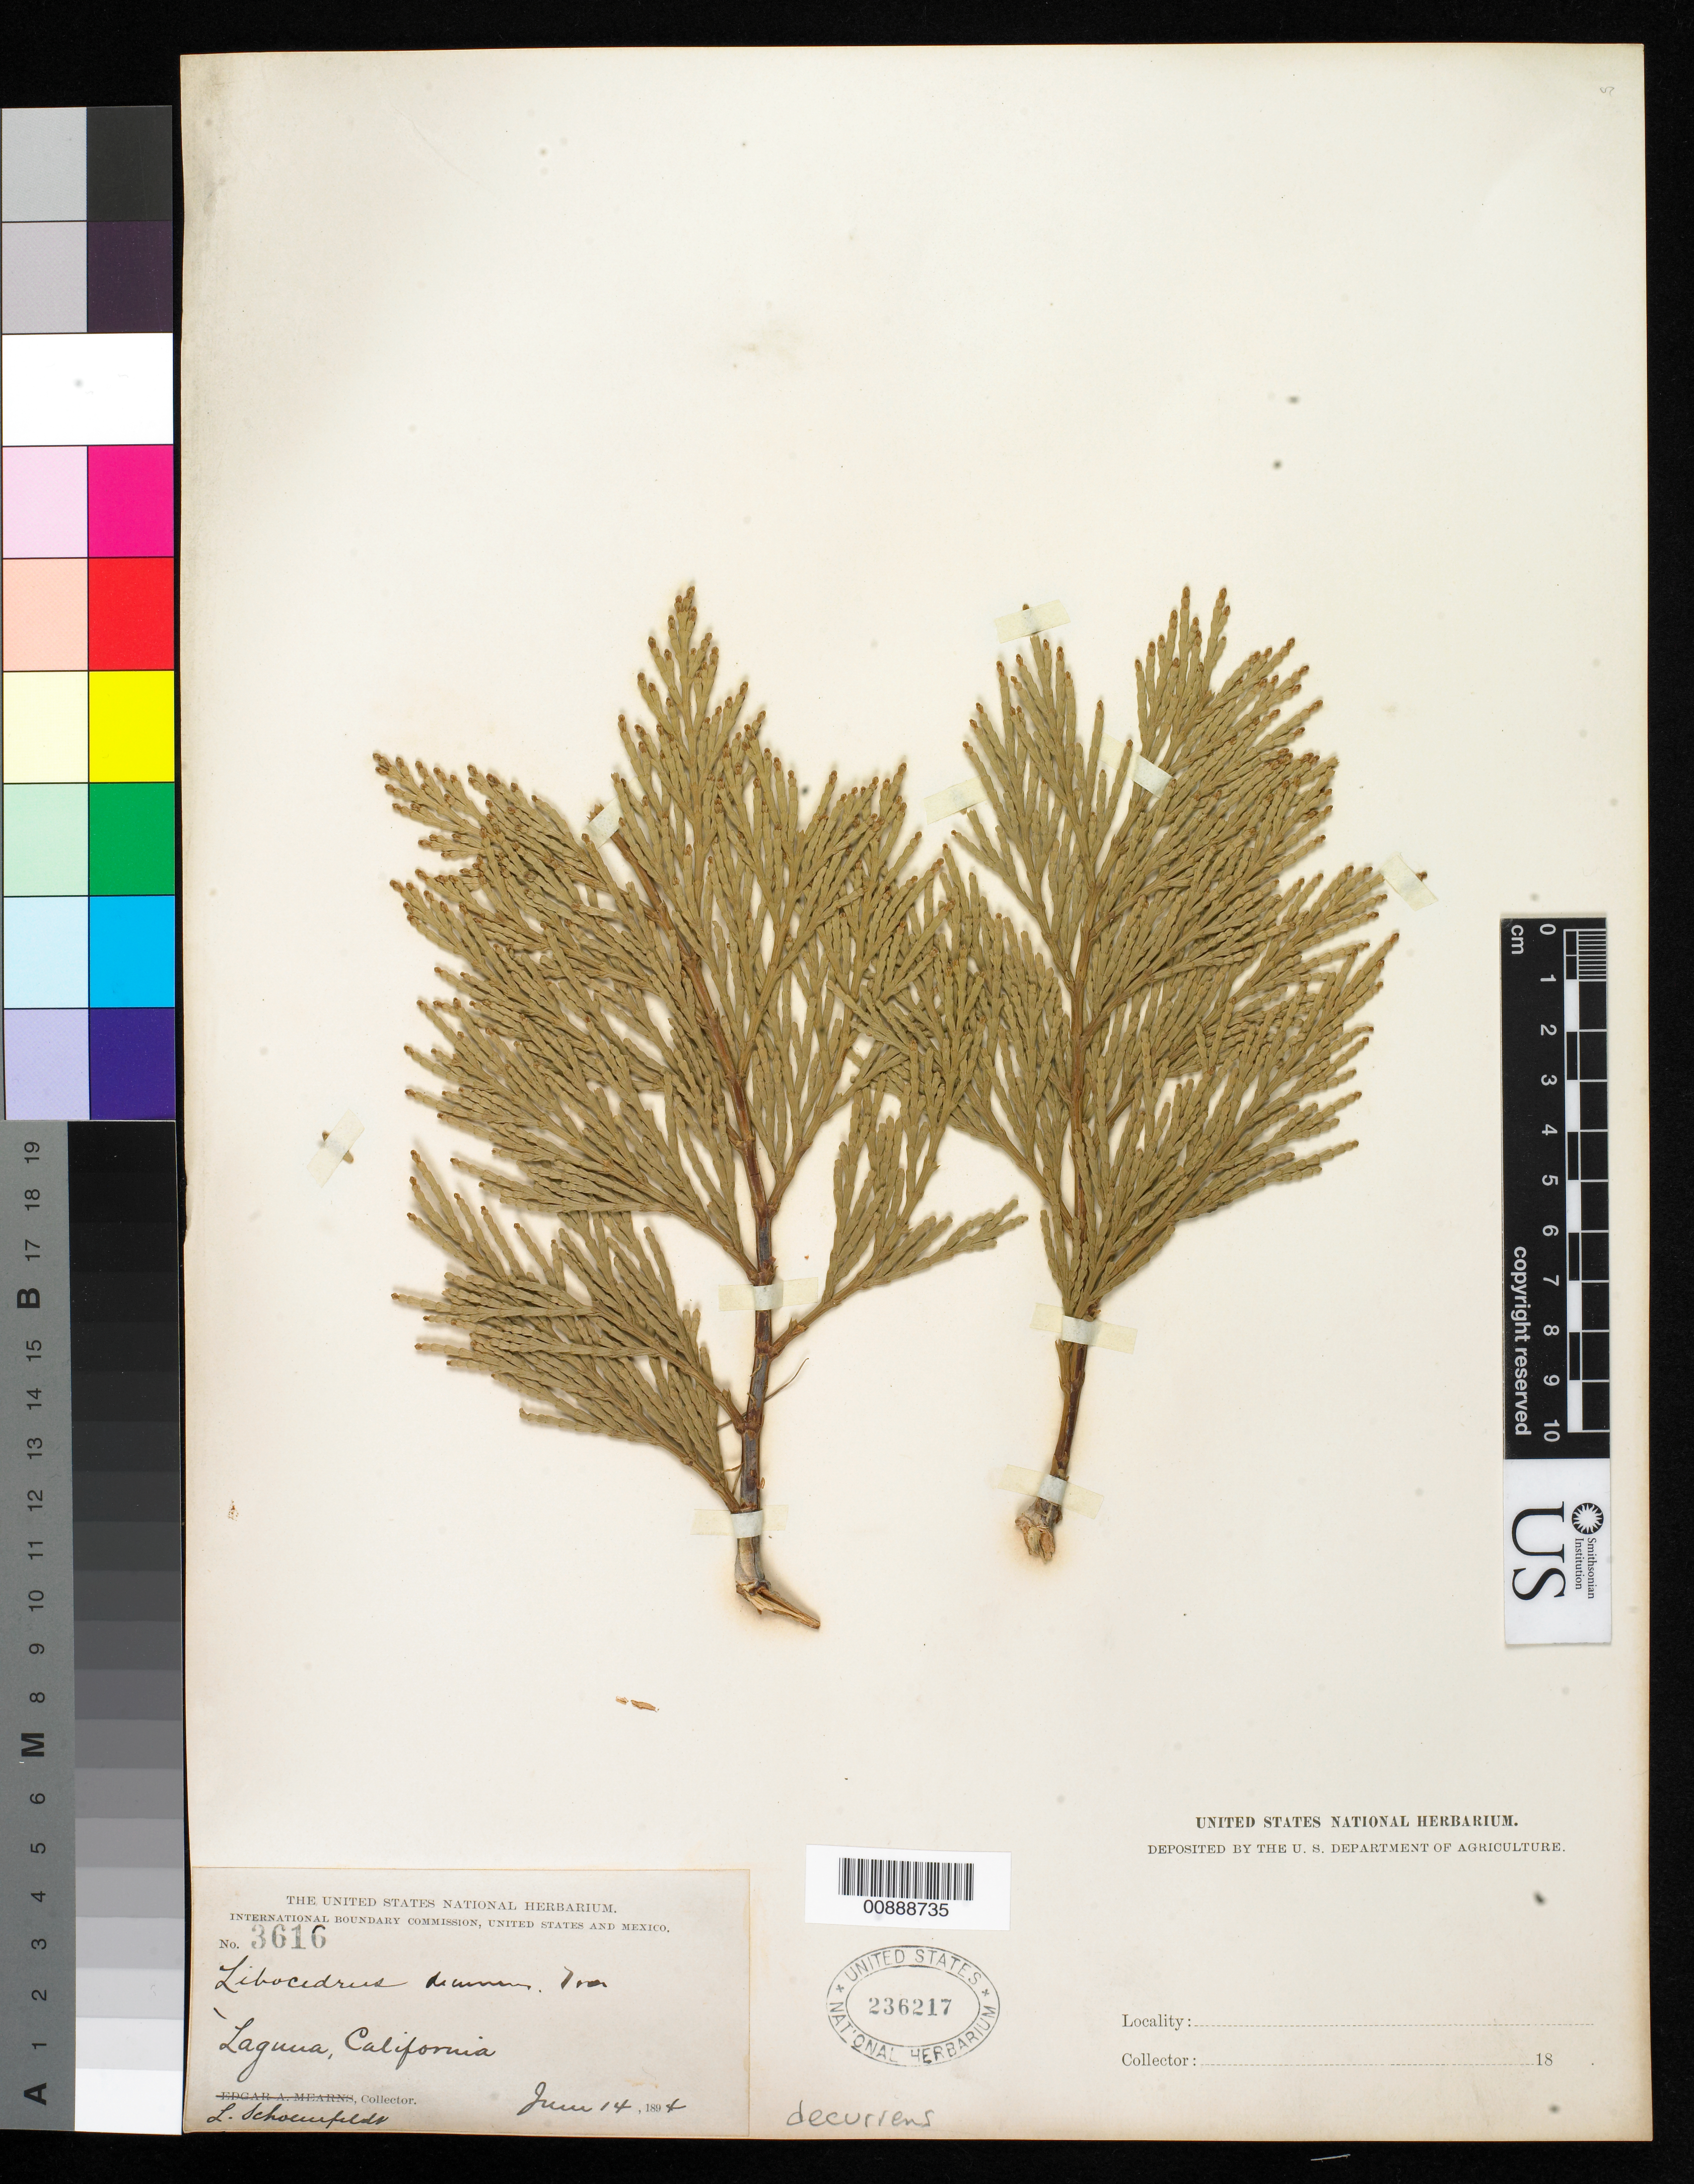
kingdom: Plantae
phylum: Tracheophyta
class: Pinopsida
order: Pinales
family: Cupressaceae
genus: Libocedrus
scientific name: Libocedrus decurrens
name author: Torr.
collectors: L. Schoenfeldt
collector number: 3616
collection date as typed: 14 Jun 1894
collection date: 1894-06-14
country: United States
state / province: California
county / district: Orange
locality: Laguna, California.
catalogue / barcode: US 236217